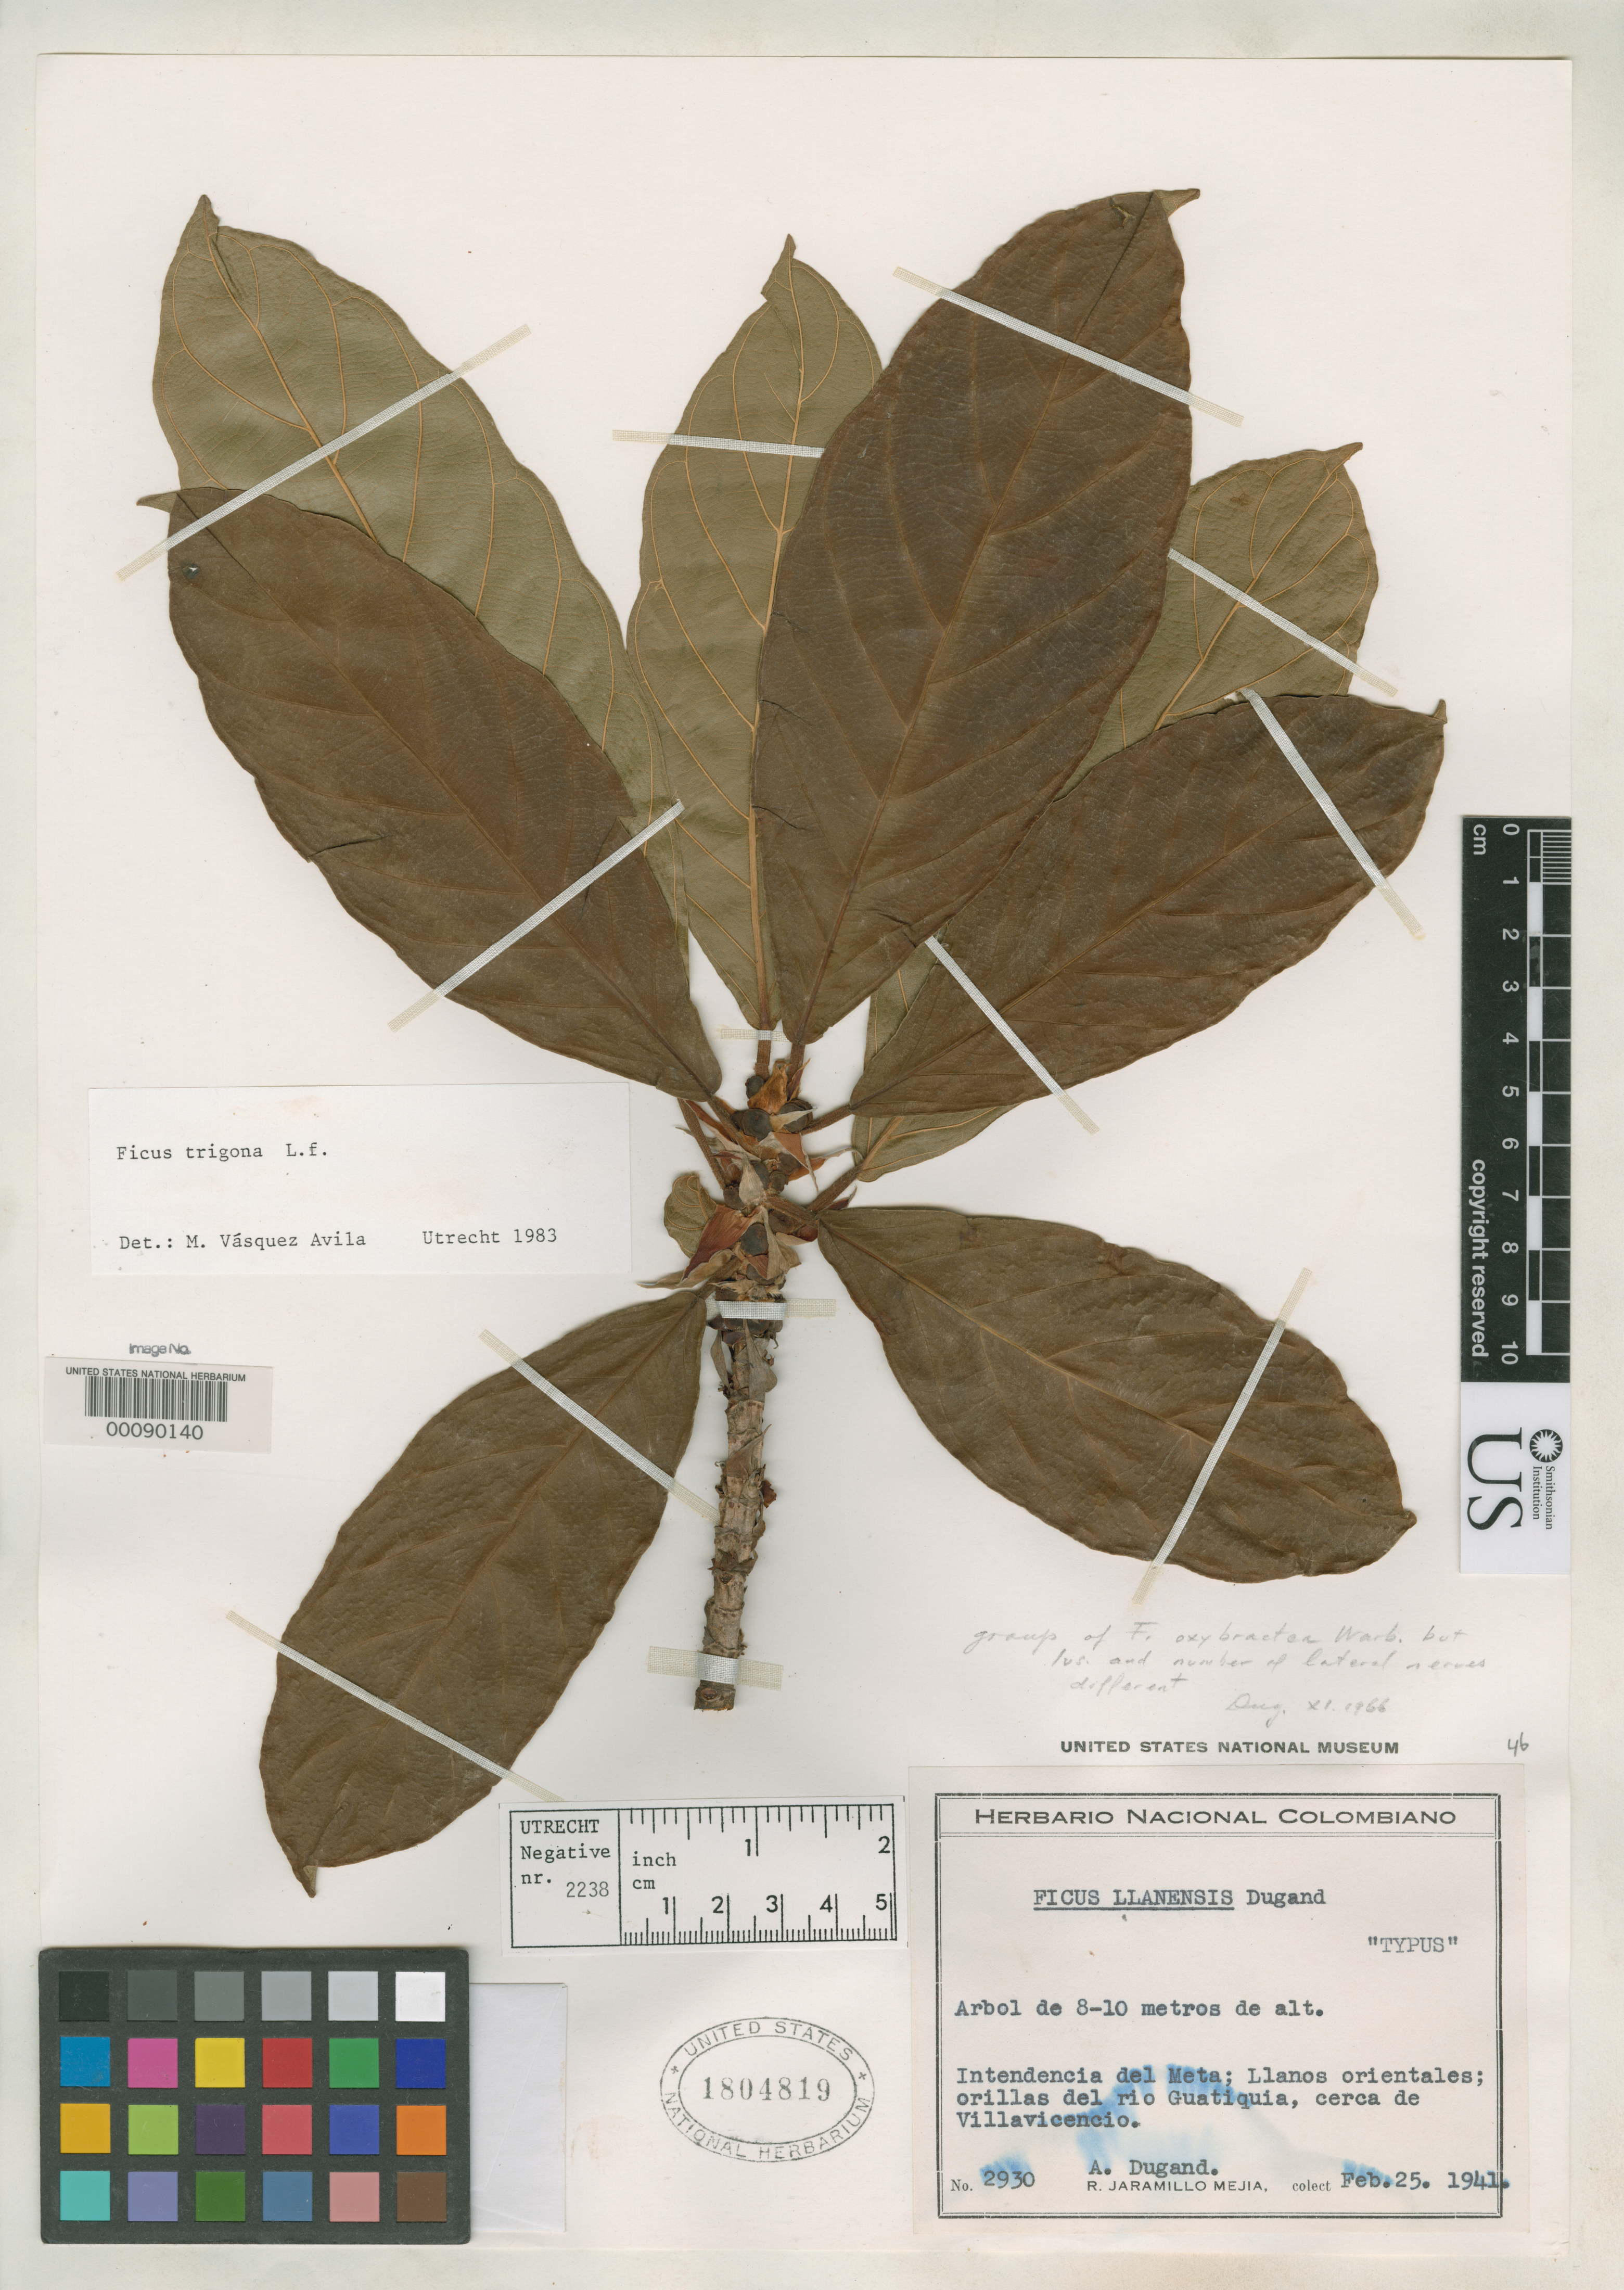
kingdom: Plantae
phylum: Tracheophyta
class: Magnoliopsida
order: Rosales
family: Moraceae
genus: Ficus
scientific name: Ficus llanensis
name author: Dugand G.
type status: Isotype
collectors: A. Dugand G.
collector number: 2930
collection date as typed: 25 Feb 1941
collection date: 1941-02-25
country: Colombia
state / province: Meta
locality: Llanos Orientales, Rio Guatiqiua, Villa Vicencia.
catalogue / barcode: US 1804819